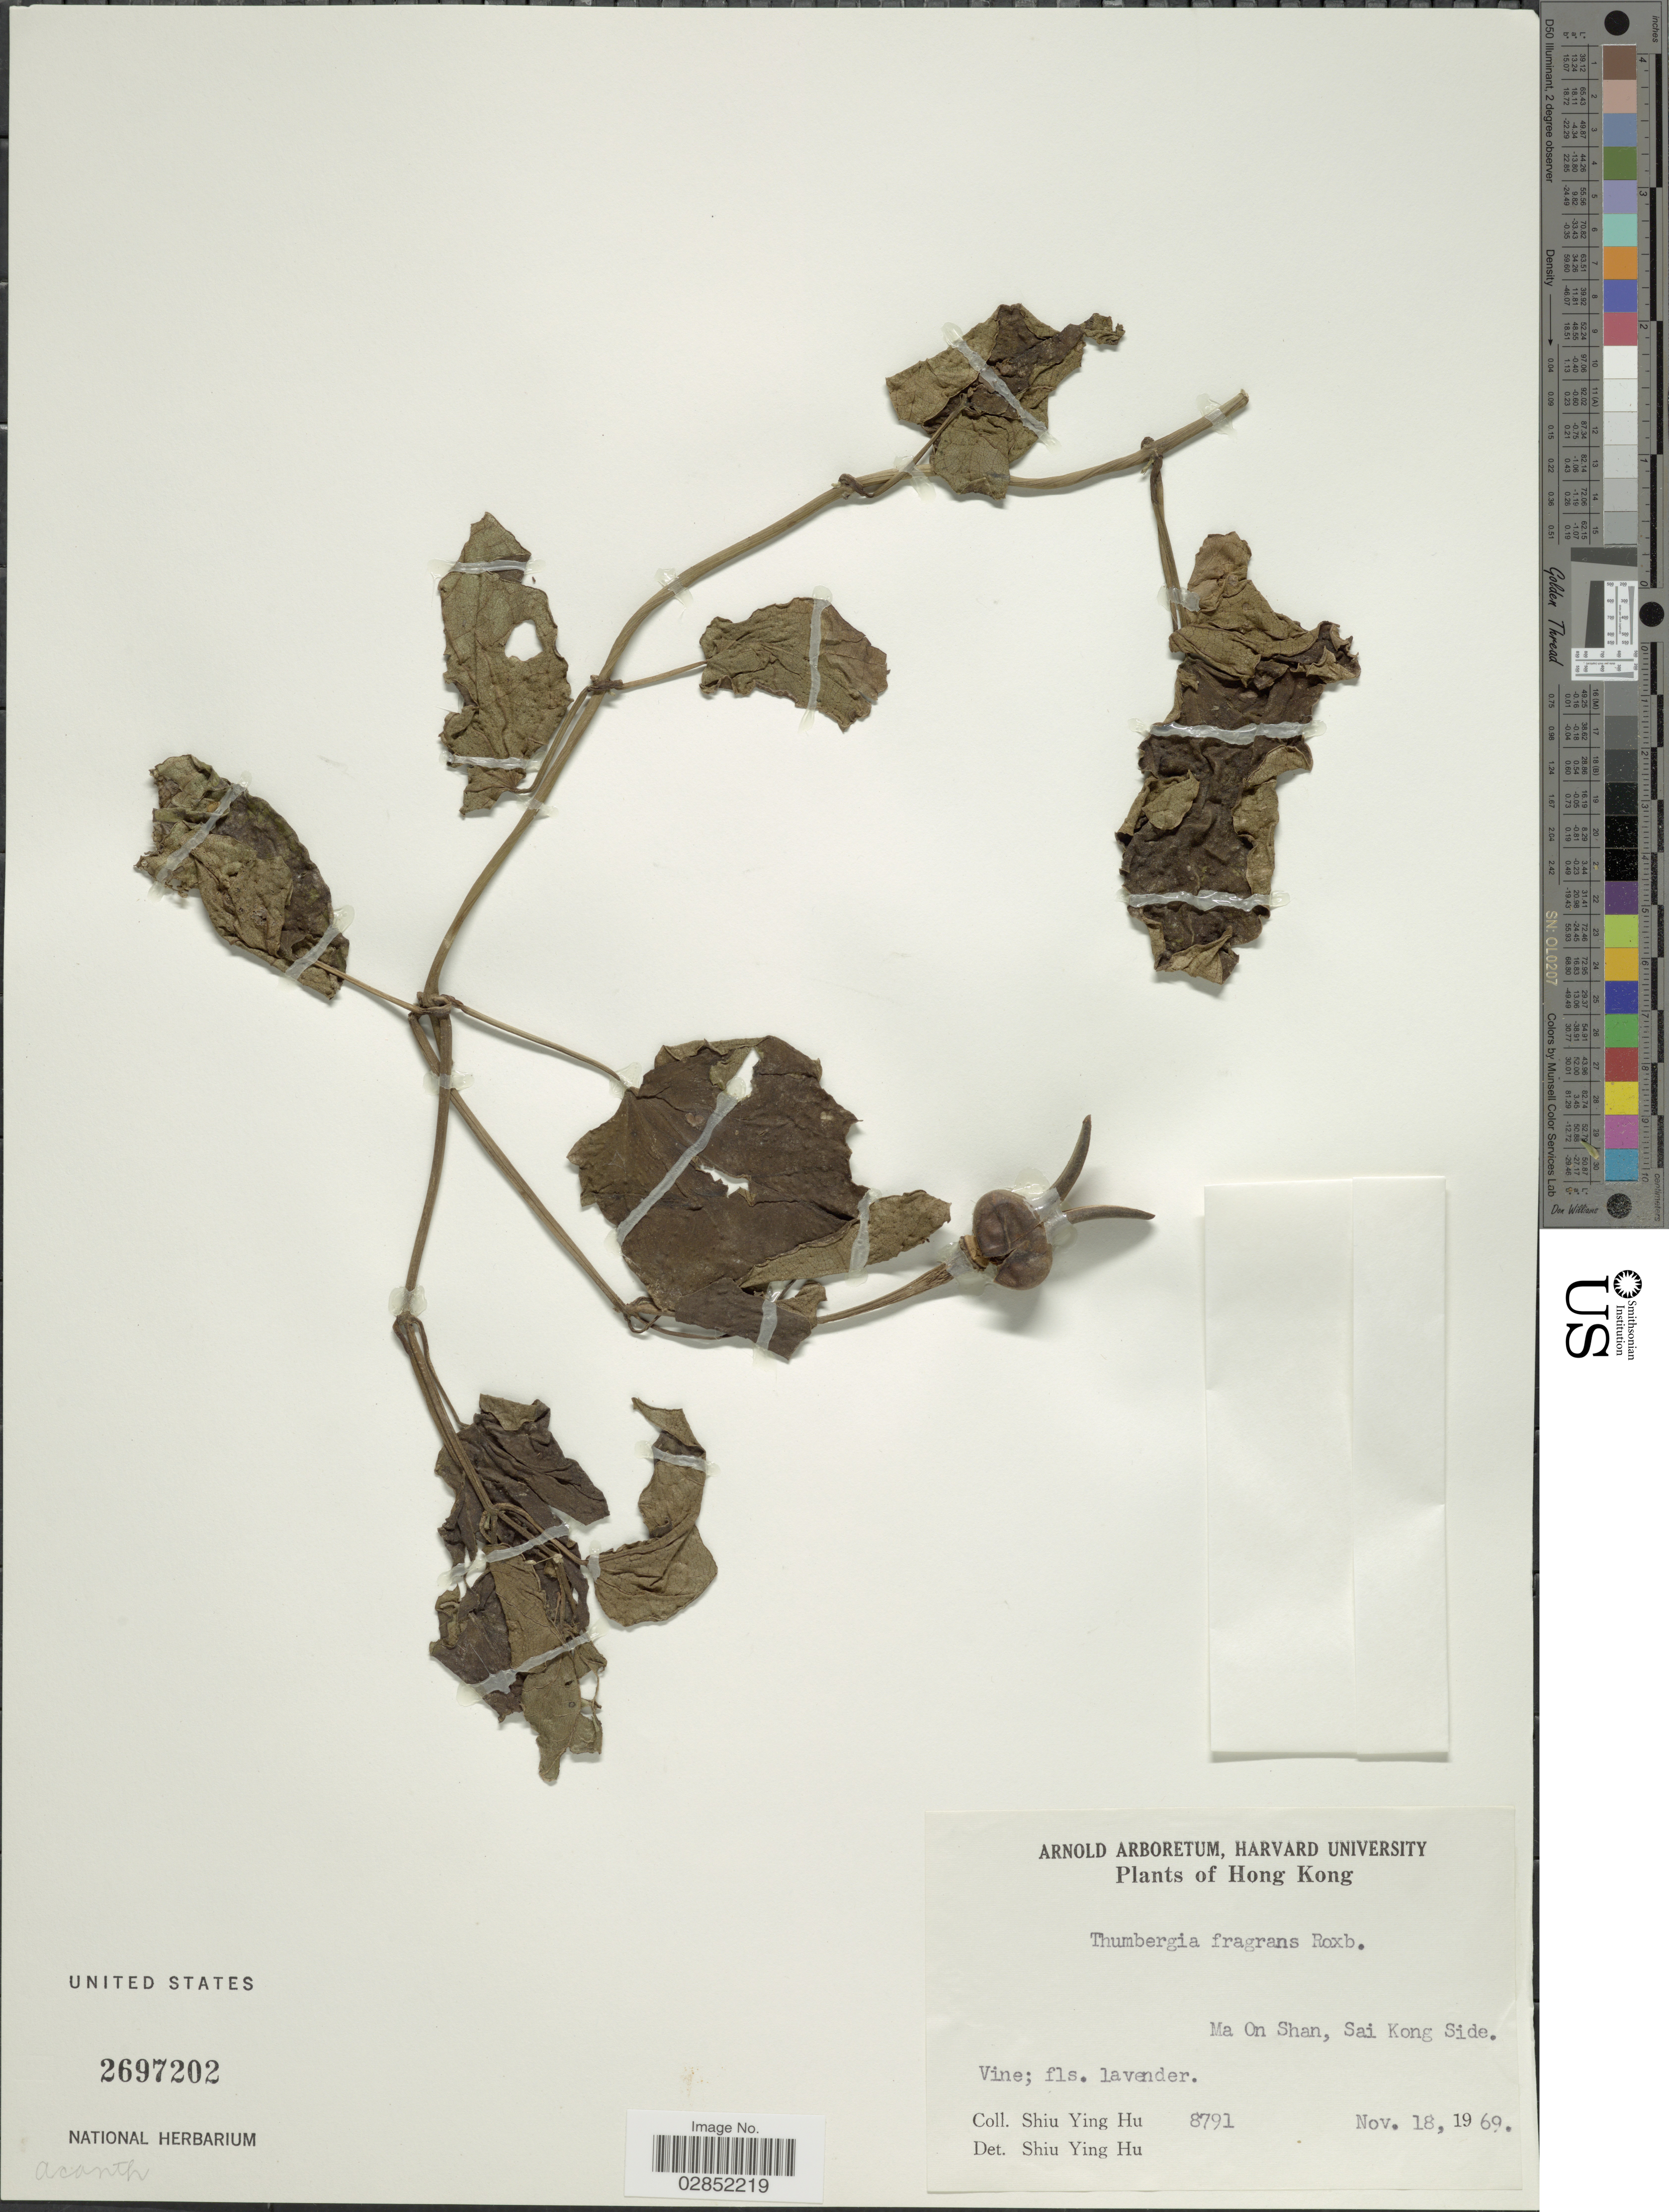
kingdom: Plantae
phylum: Tracheophyta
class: Magnoliopsida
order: Lamiales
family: Acanthaceae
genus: Thunbergia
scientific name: Thunbergia fragrans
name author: Roxb.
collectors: S. Y. Hu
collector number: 8791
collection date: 1969-11-18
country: China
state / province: Hong Kong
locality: Ma On Shan, Sai Kong Side.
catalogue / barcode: US 2697202